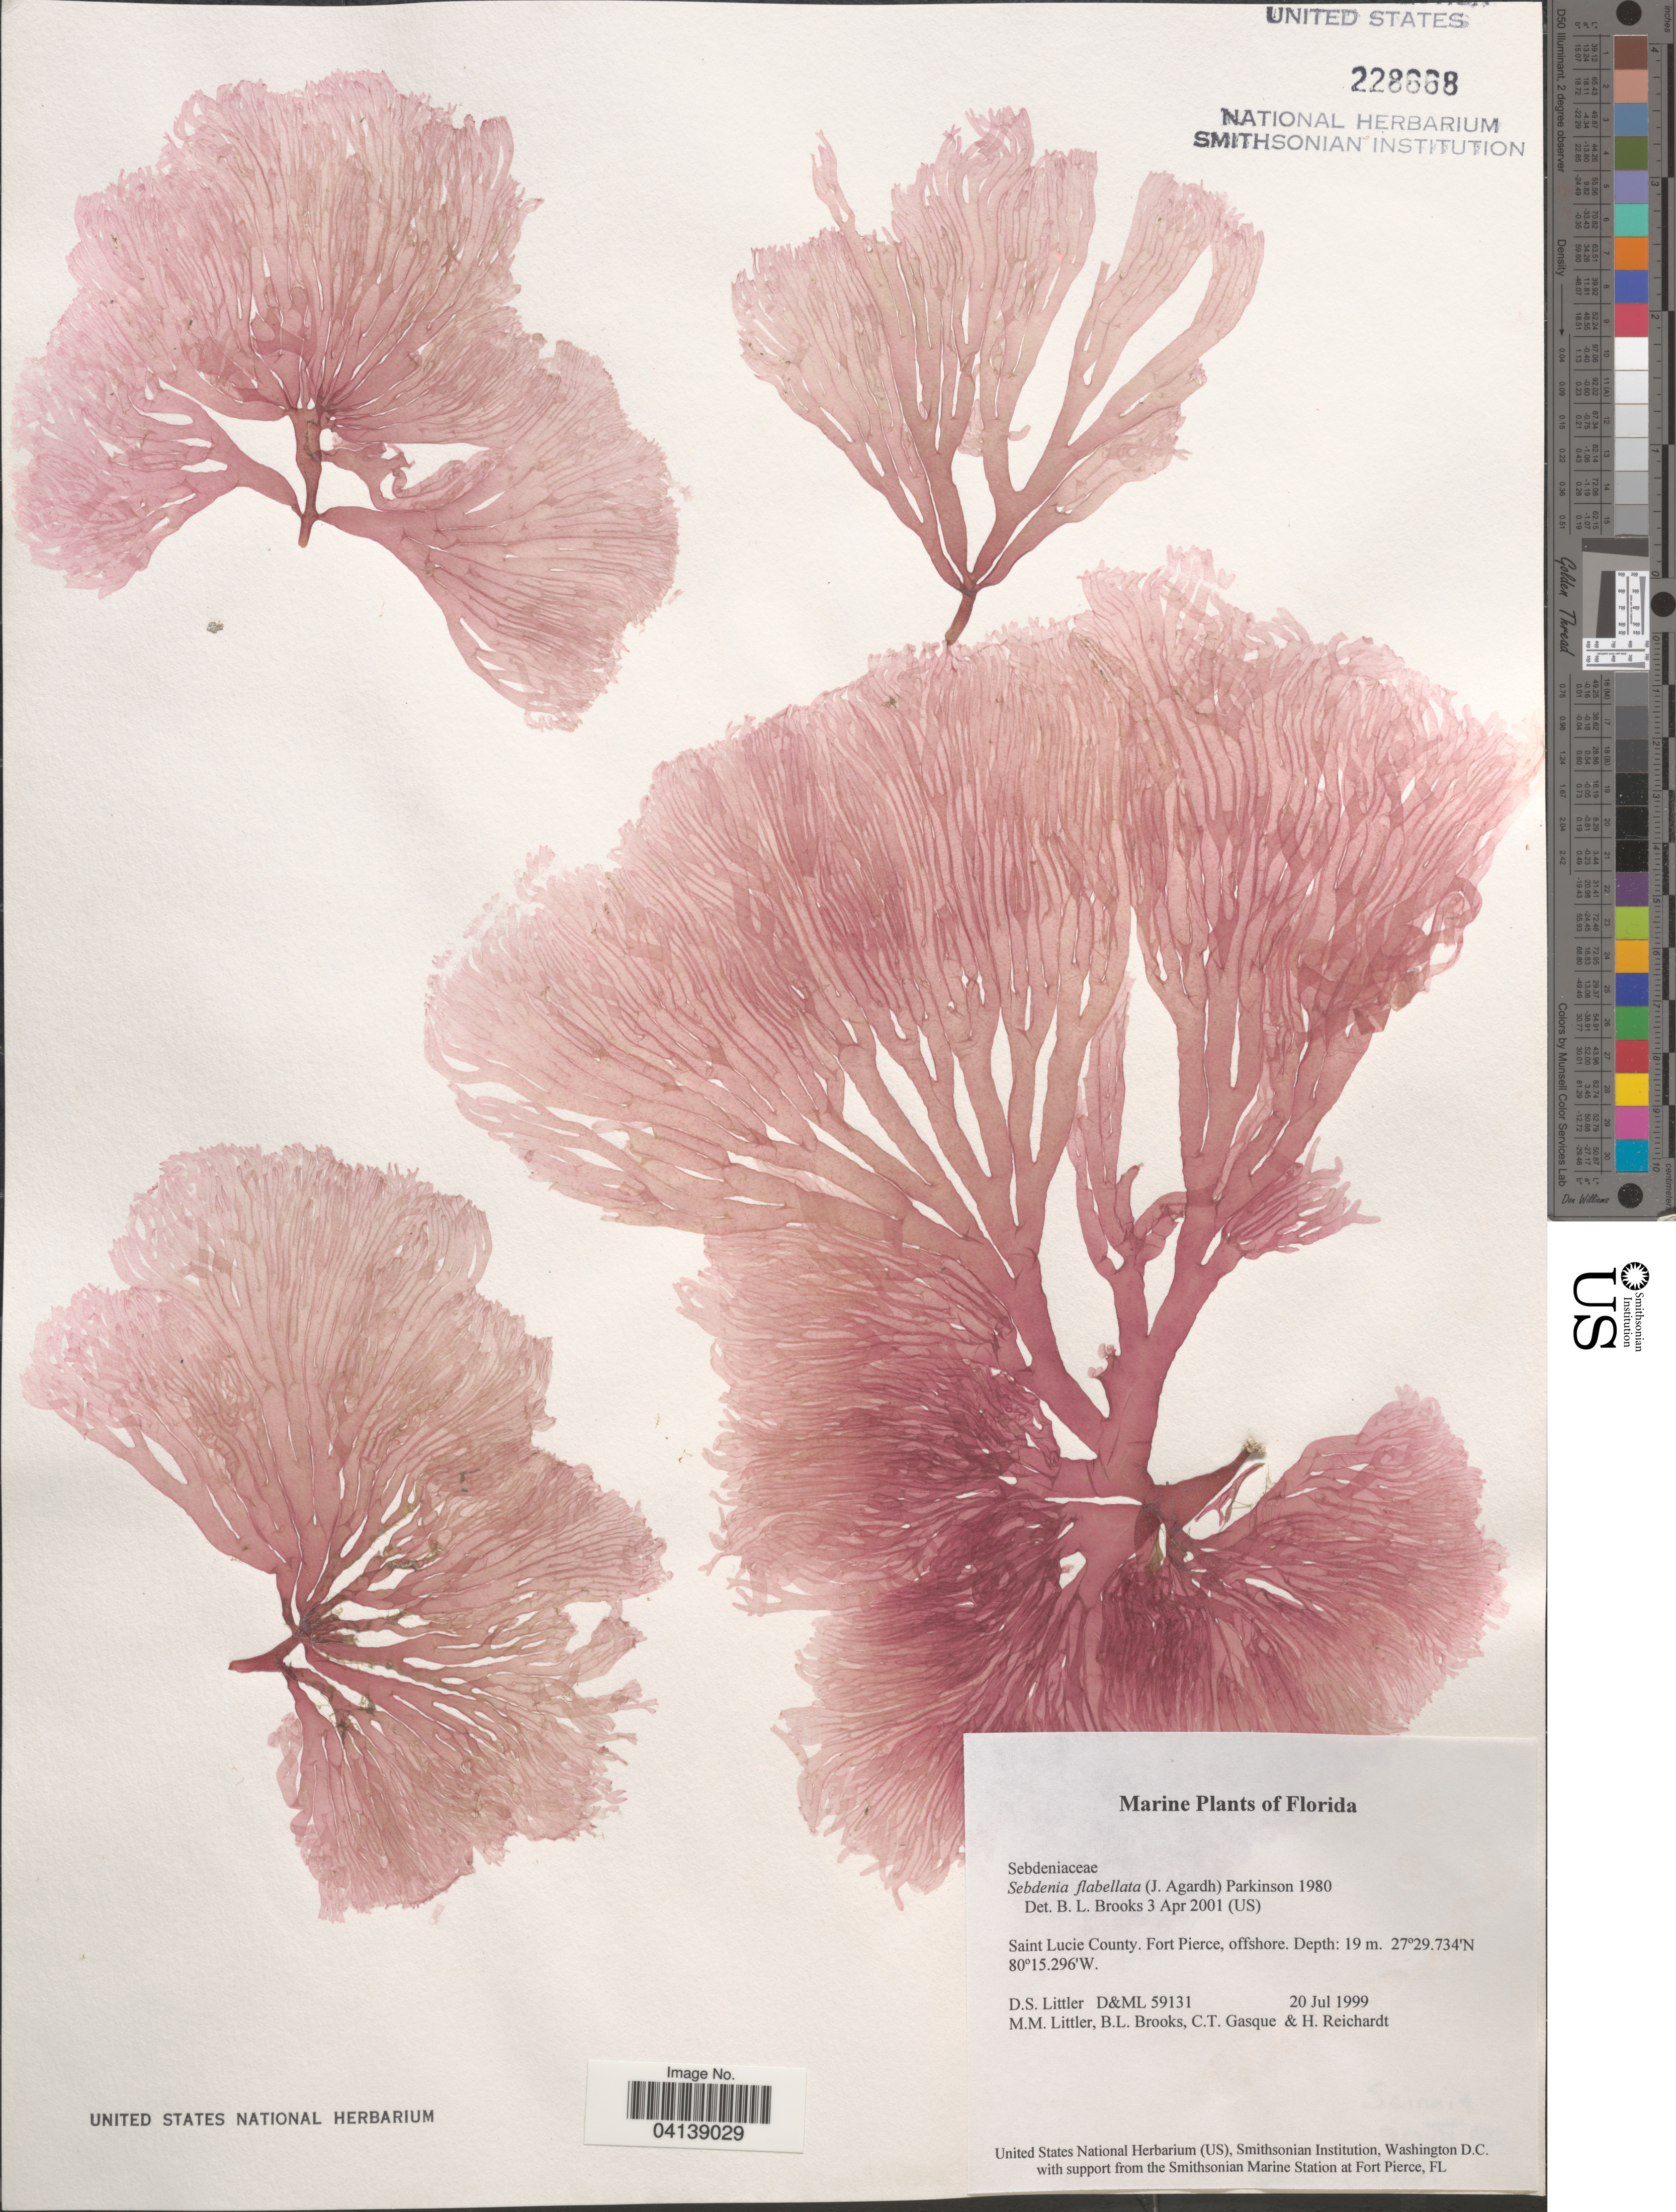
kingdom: Plantae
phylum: Rhodophyta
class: Florideophyceae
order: Sebdeniales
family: Sebdeniaceae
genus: Sebdenia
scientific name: Sebdenia flabellata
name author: (J. Agardh) P.G. Parkinson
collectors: D. S. Littler, B. Brooks, C. Gasque & H. W. Reichardt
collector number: D&ML 59131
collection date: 1999-07-20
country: United States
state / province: Florida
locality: Saint Lucie County. Fort Pierce, offshore.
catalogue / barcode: US 228668